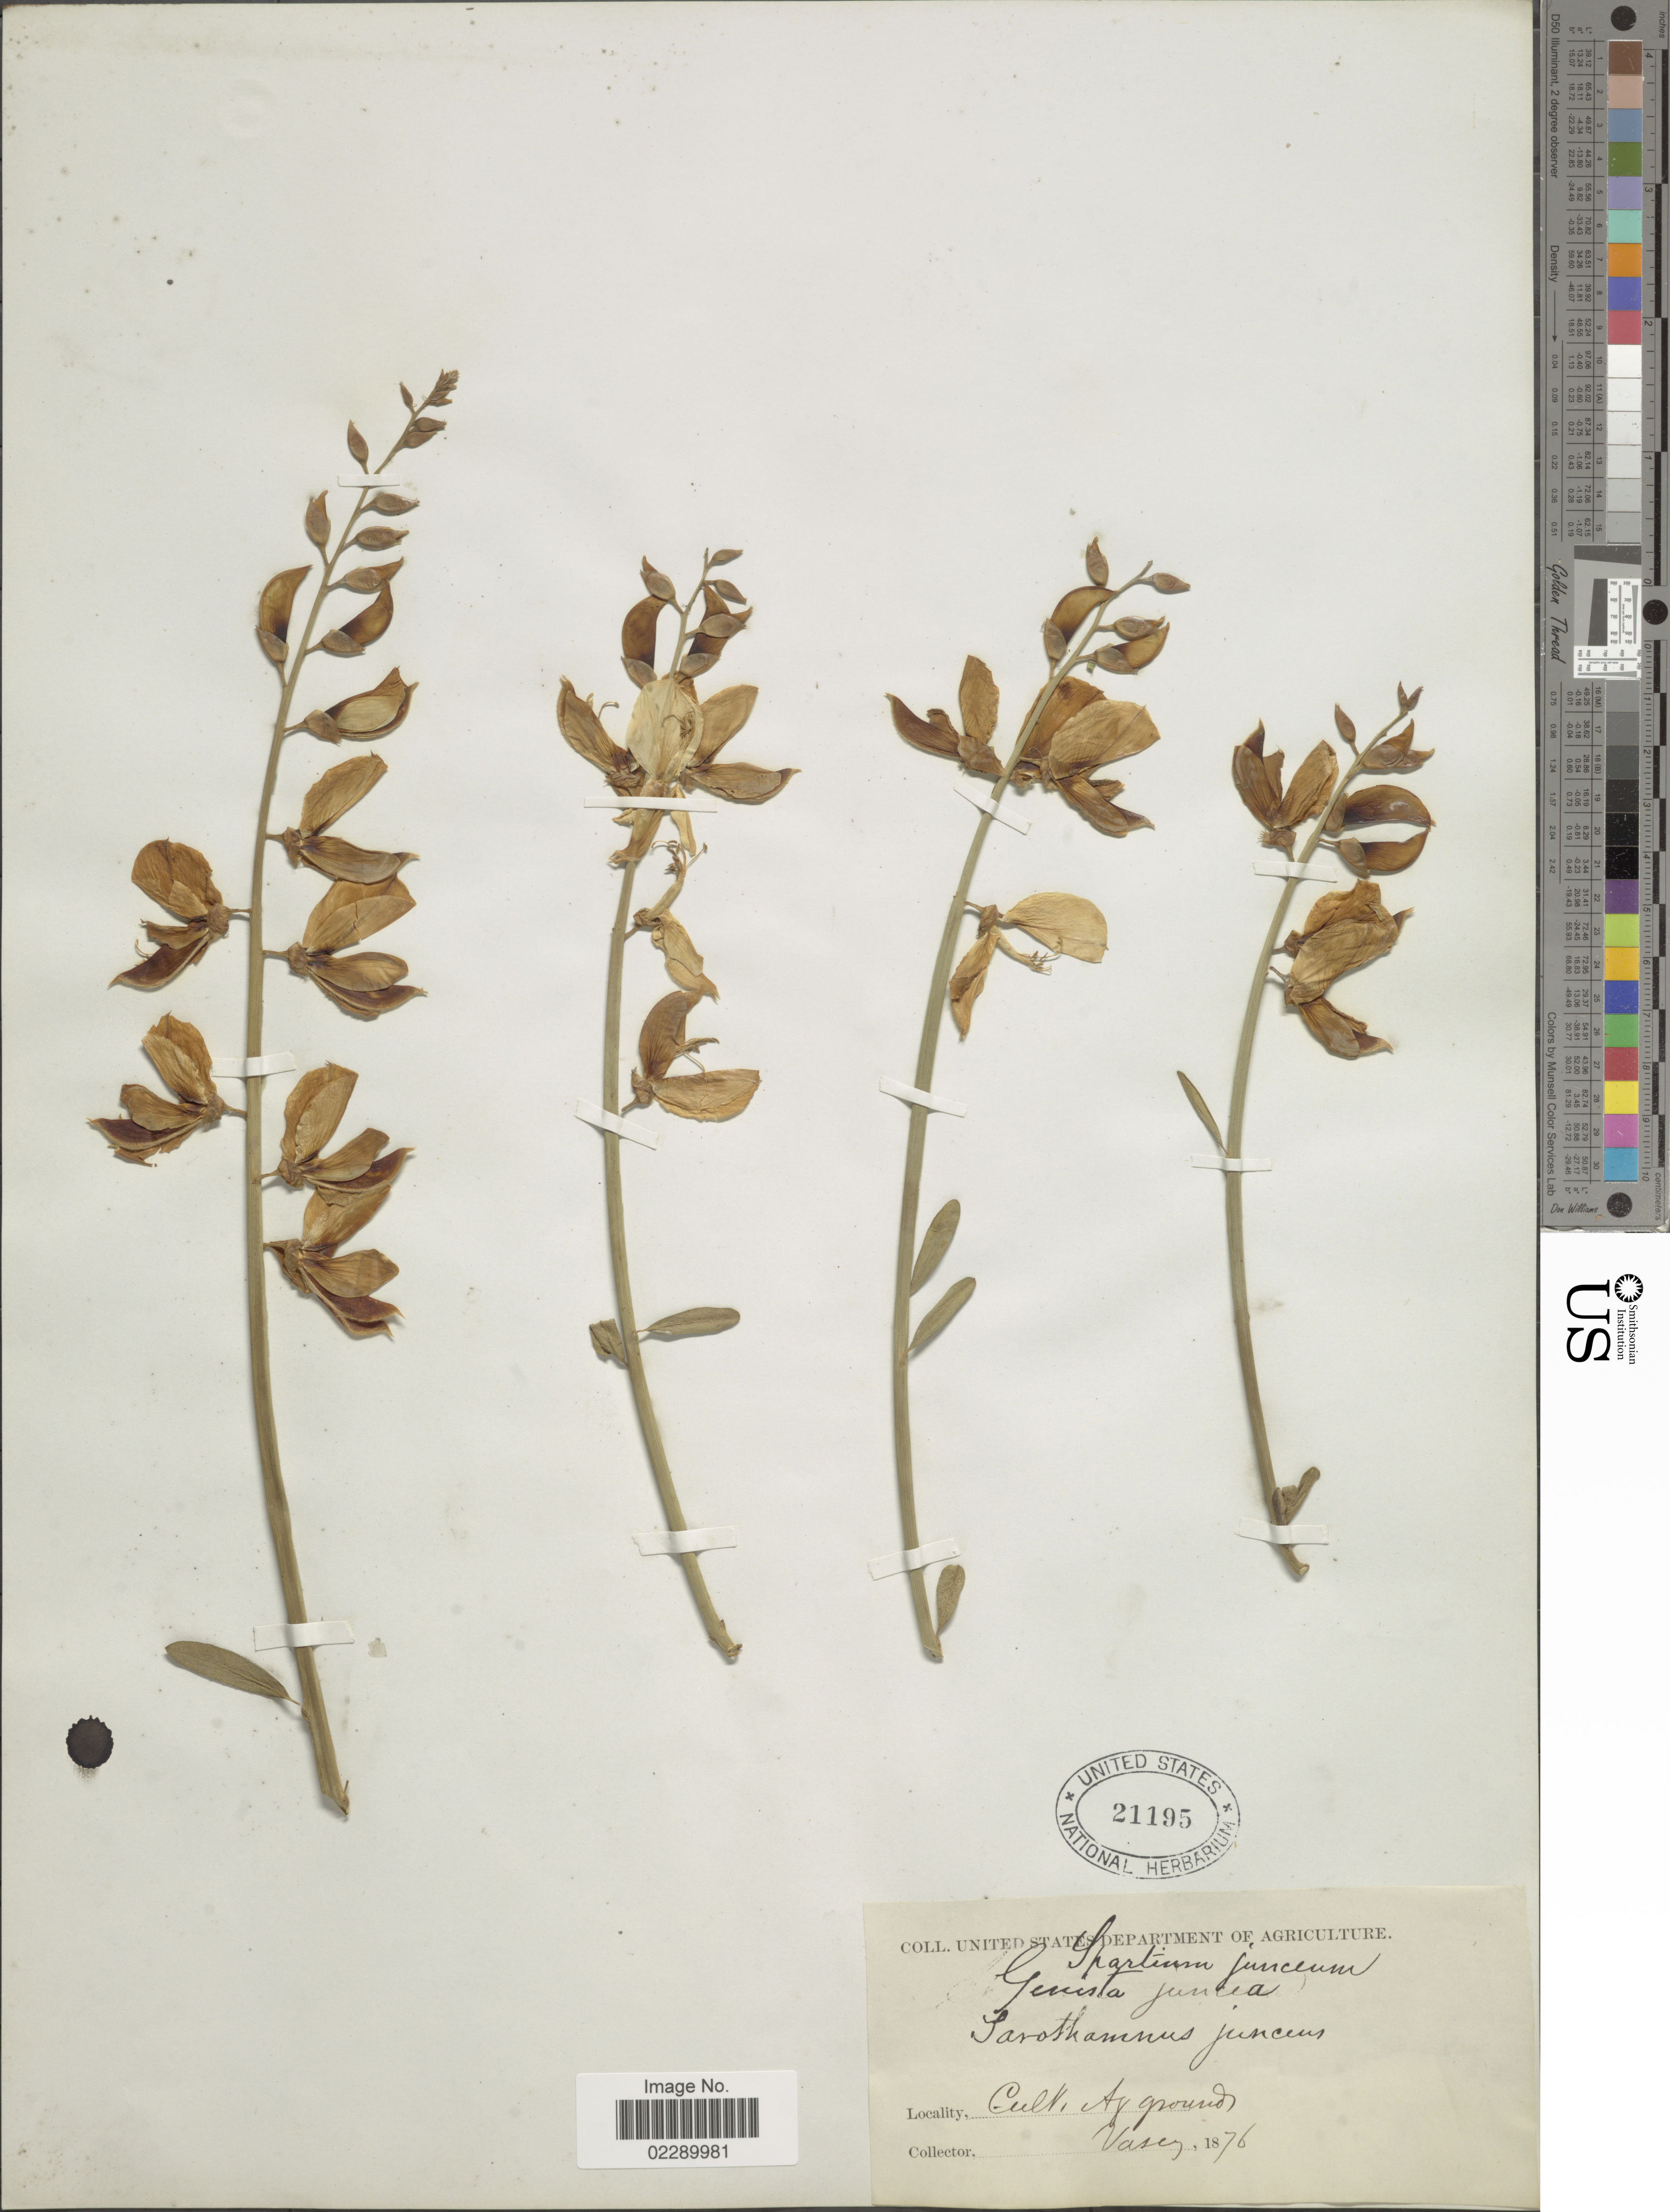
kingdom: Plantae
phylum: Tracheophyta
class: Magnoliopsida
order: Fabales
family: Fabaceae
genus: Spartium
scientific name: Spartium junceum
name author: L.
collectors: Vasey, --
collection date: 1876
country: United States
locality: Cult. Ag grounds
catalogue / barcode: US 21195